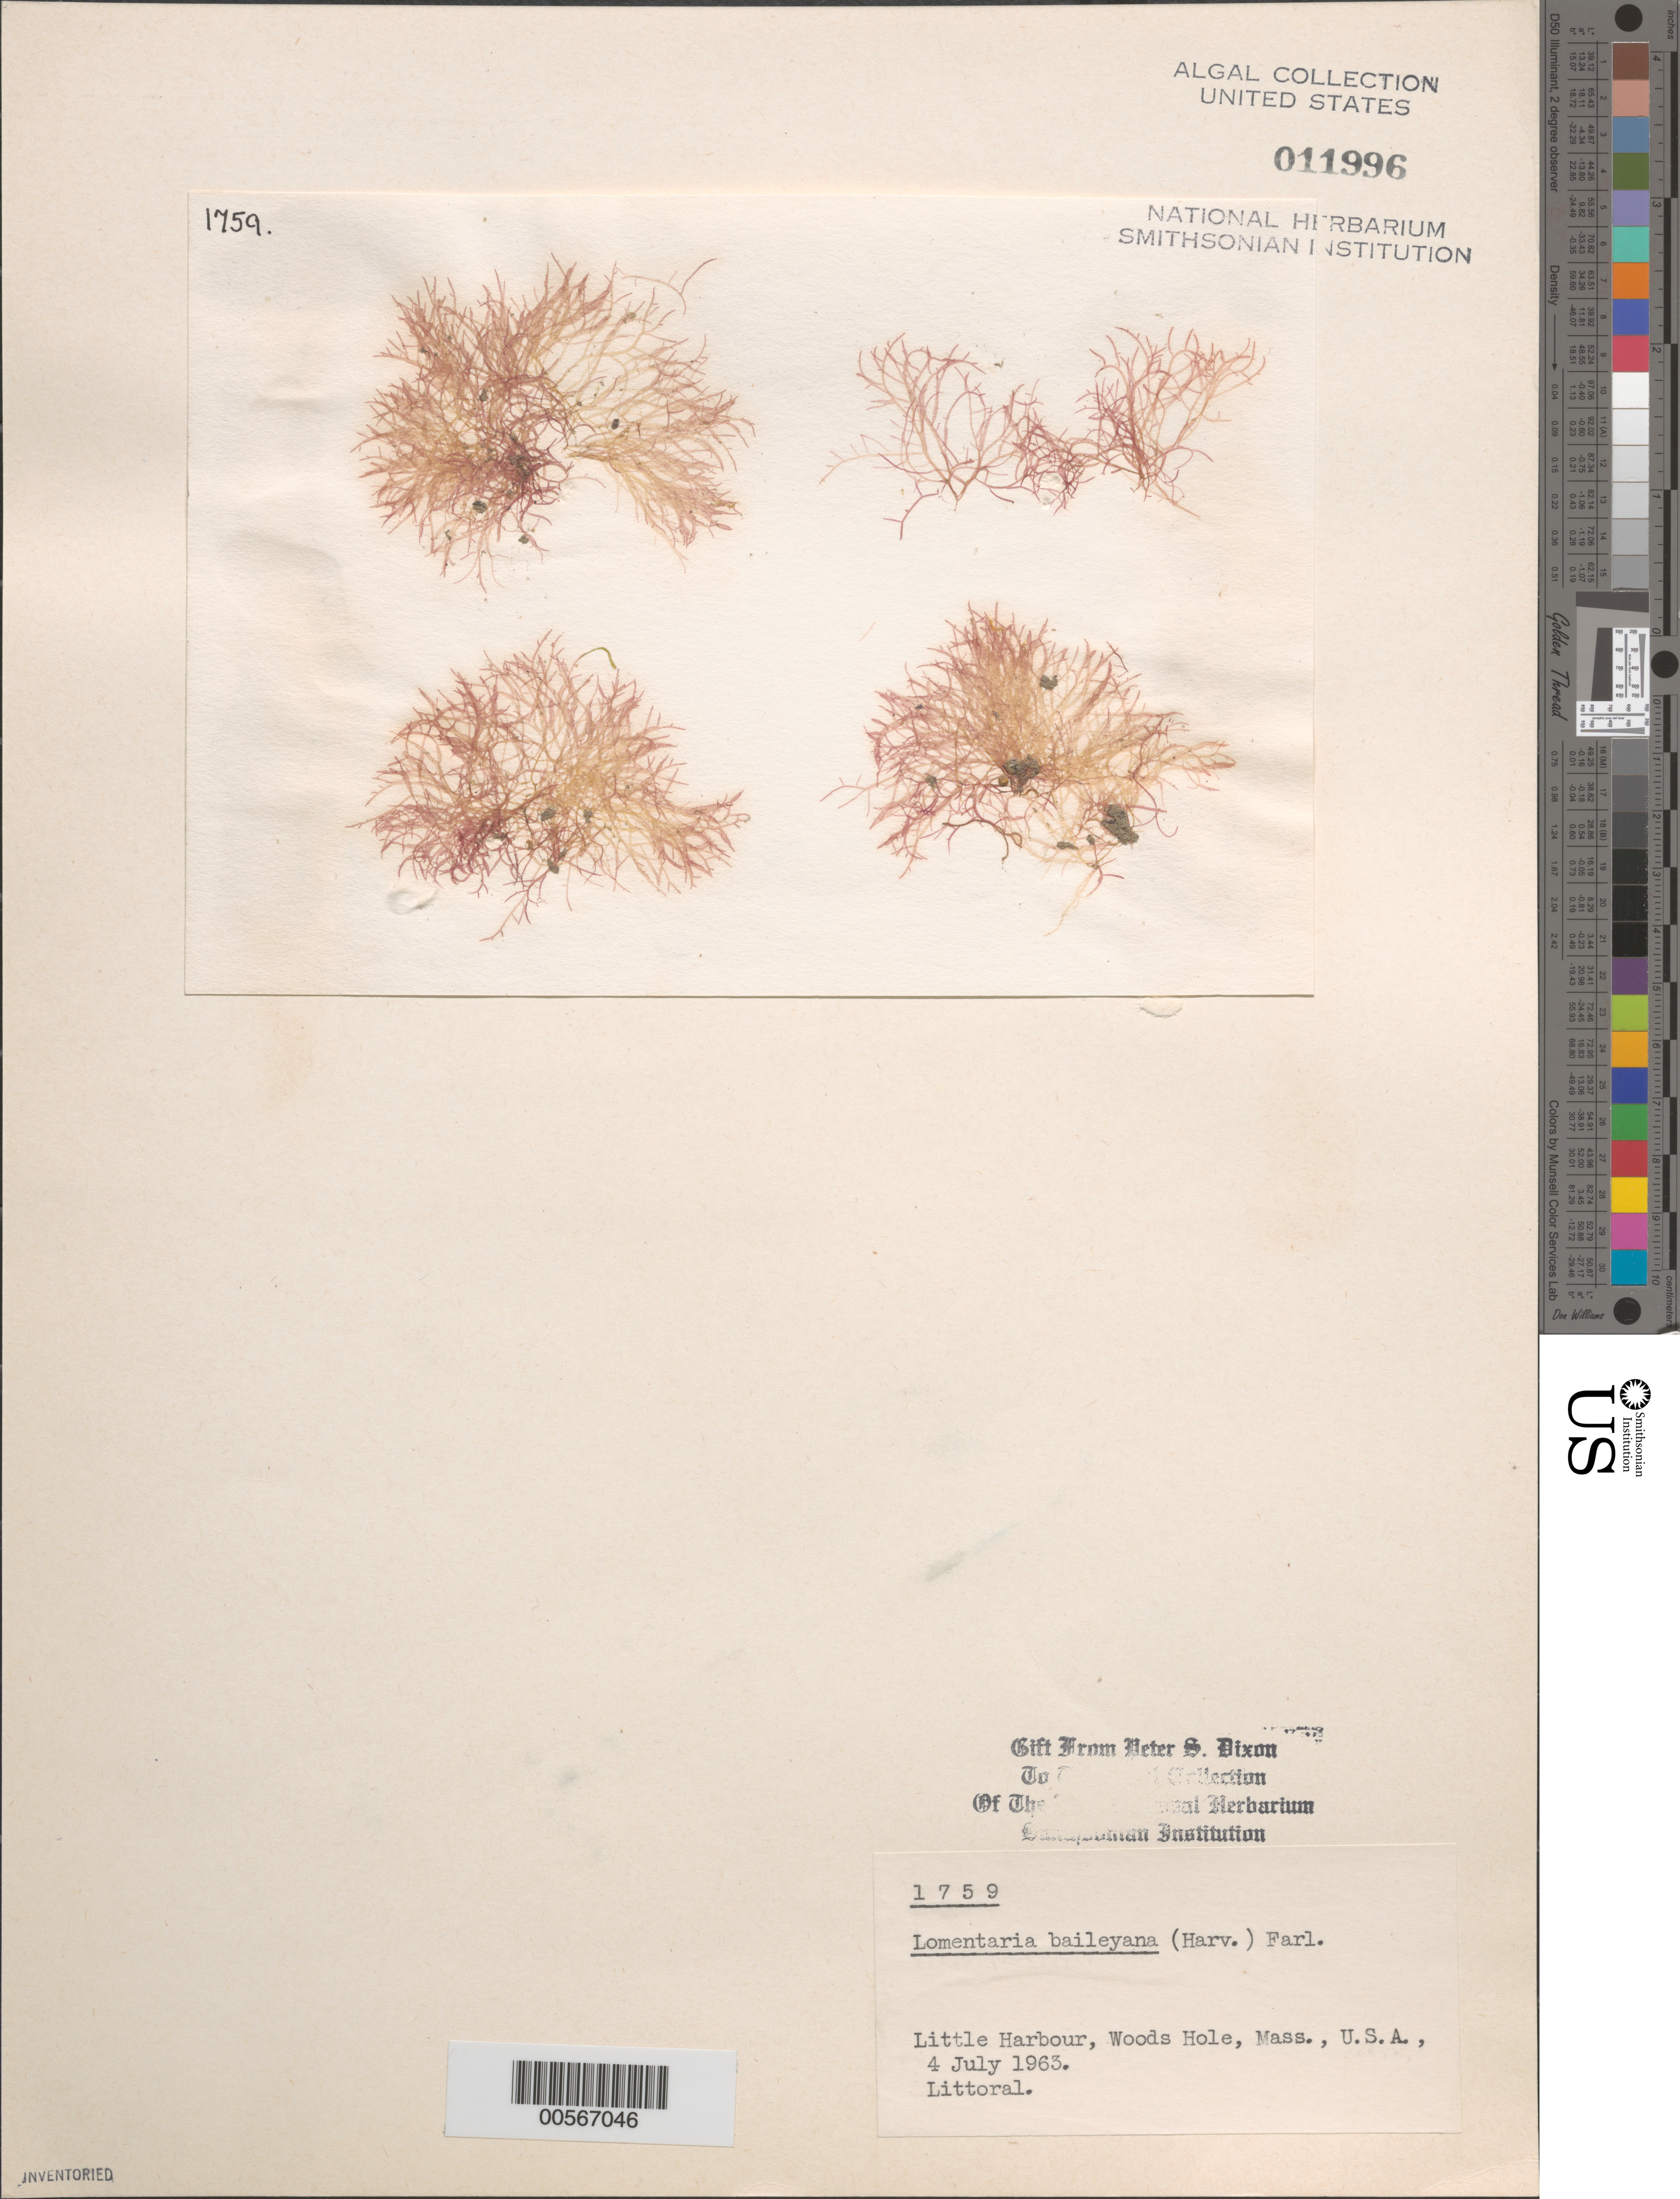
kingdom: Plantae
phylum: Rhodophyta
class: Florideophyceae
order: Rhodymeniales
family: Lomentariaceae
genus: Hooperia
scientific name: Hooperia divaricata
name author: (Durant) M.J. Wynne et al.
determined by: Algae name updating Project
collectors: P. S. Dixon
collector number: PSD 1759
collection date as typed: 04 Jul 1963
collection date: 1963-07-04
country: United States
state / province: Massachusetts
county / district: Barnstable County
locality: Woods Hole, Little Harbor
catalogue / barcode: US 11996